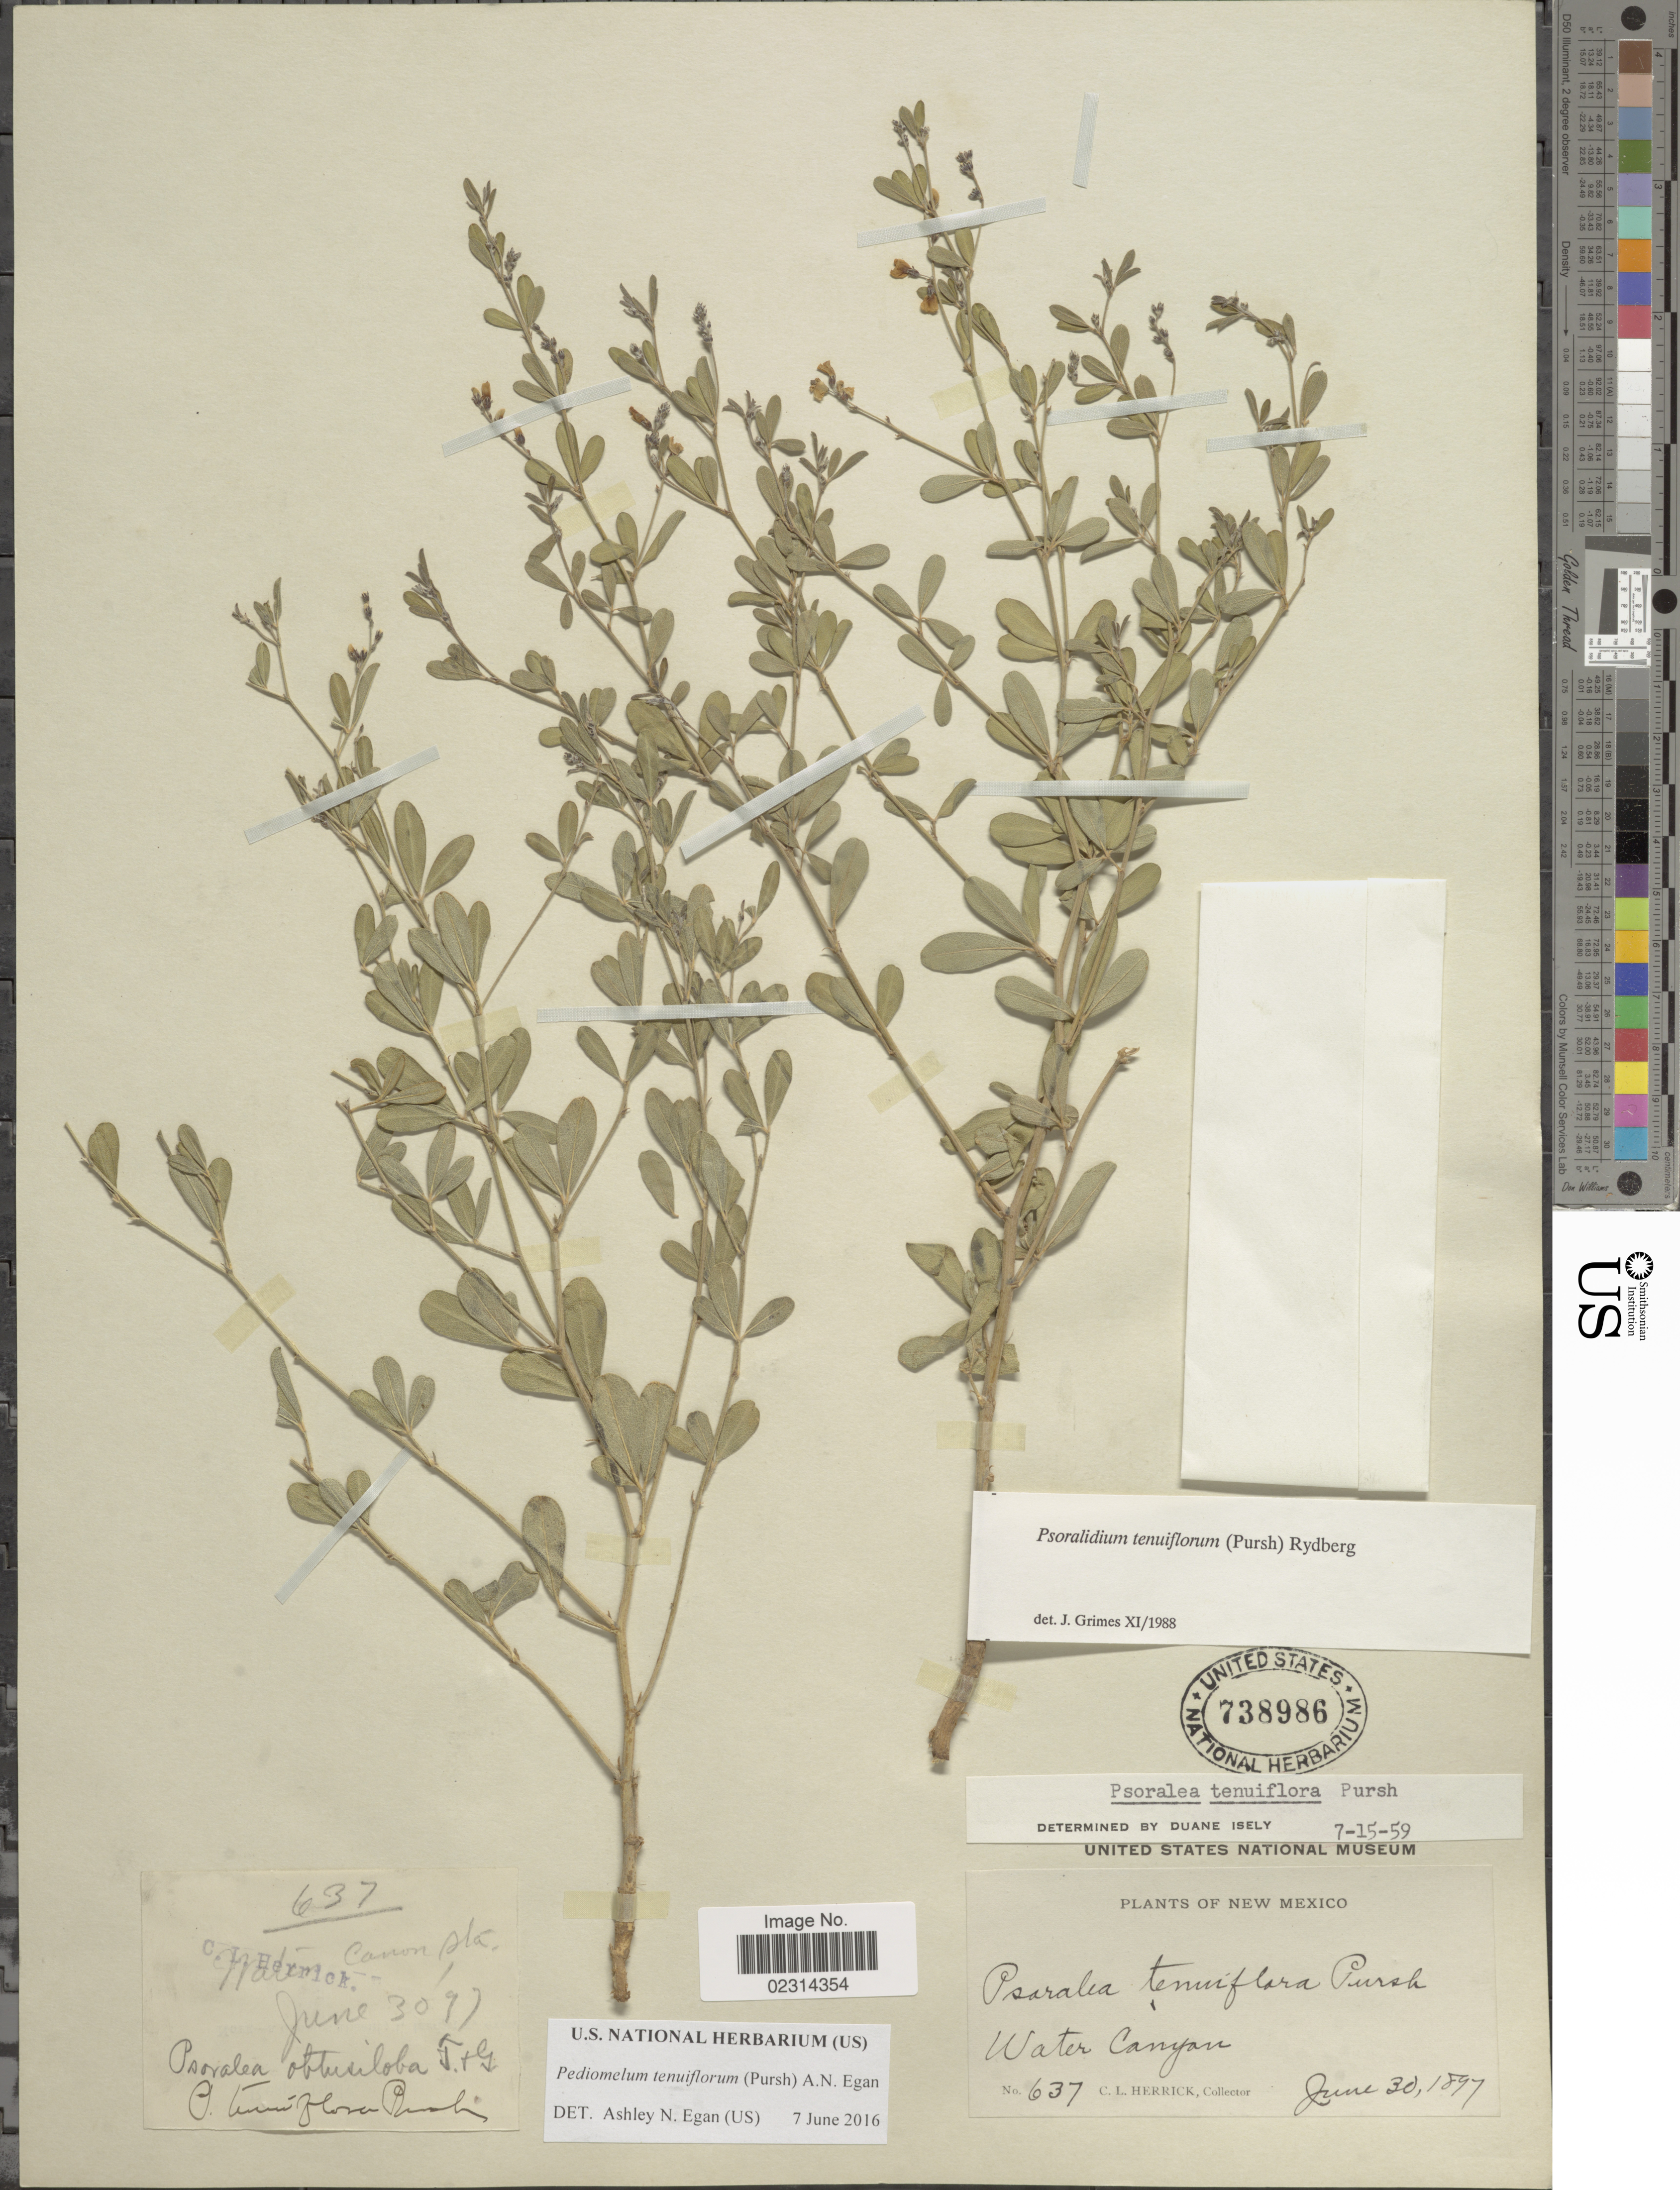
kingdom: Plantae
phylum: Tracheophyta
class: Magnoliopsida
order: Fabales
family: Fabaceae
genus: Psoralidium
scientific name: Psoralidium tenuiflorum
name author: (Pursh) Rydb.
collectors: C. Herrick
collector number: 637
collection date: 1897-06-30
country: United States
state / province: New Mexico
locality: Water Canyon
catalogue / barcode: US 738986